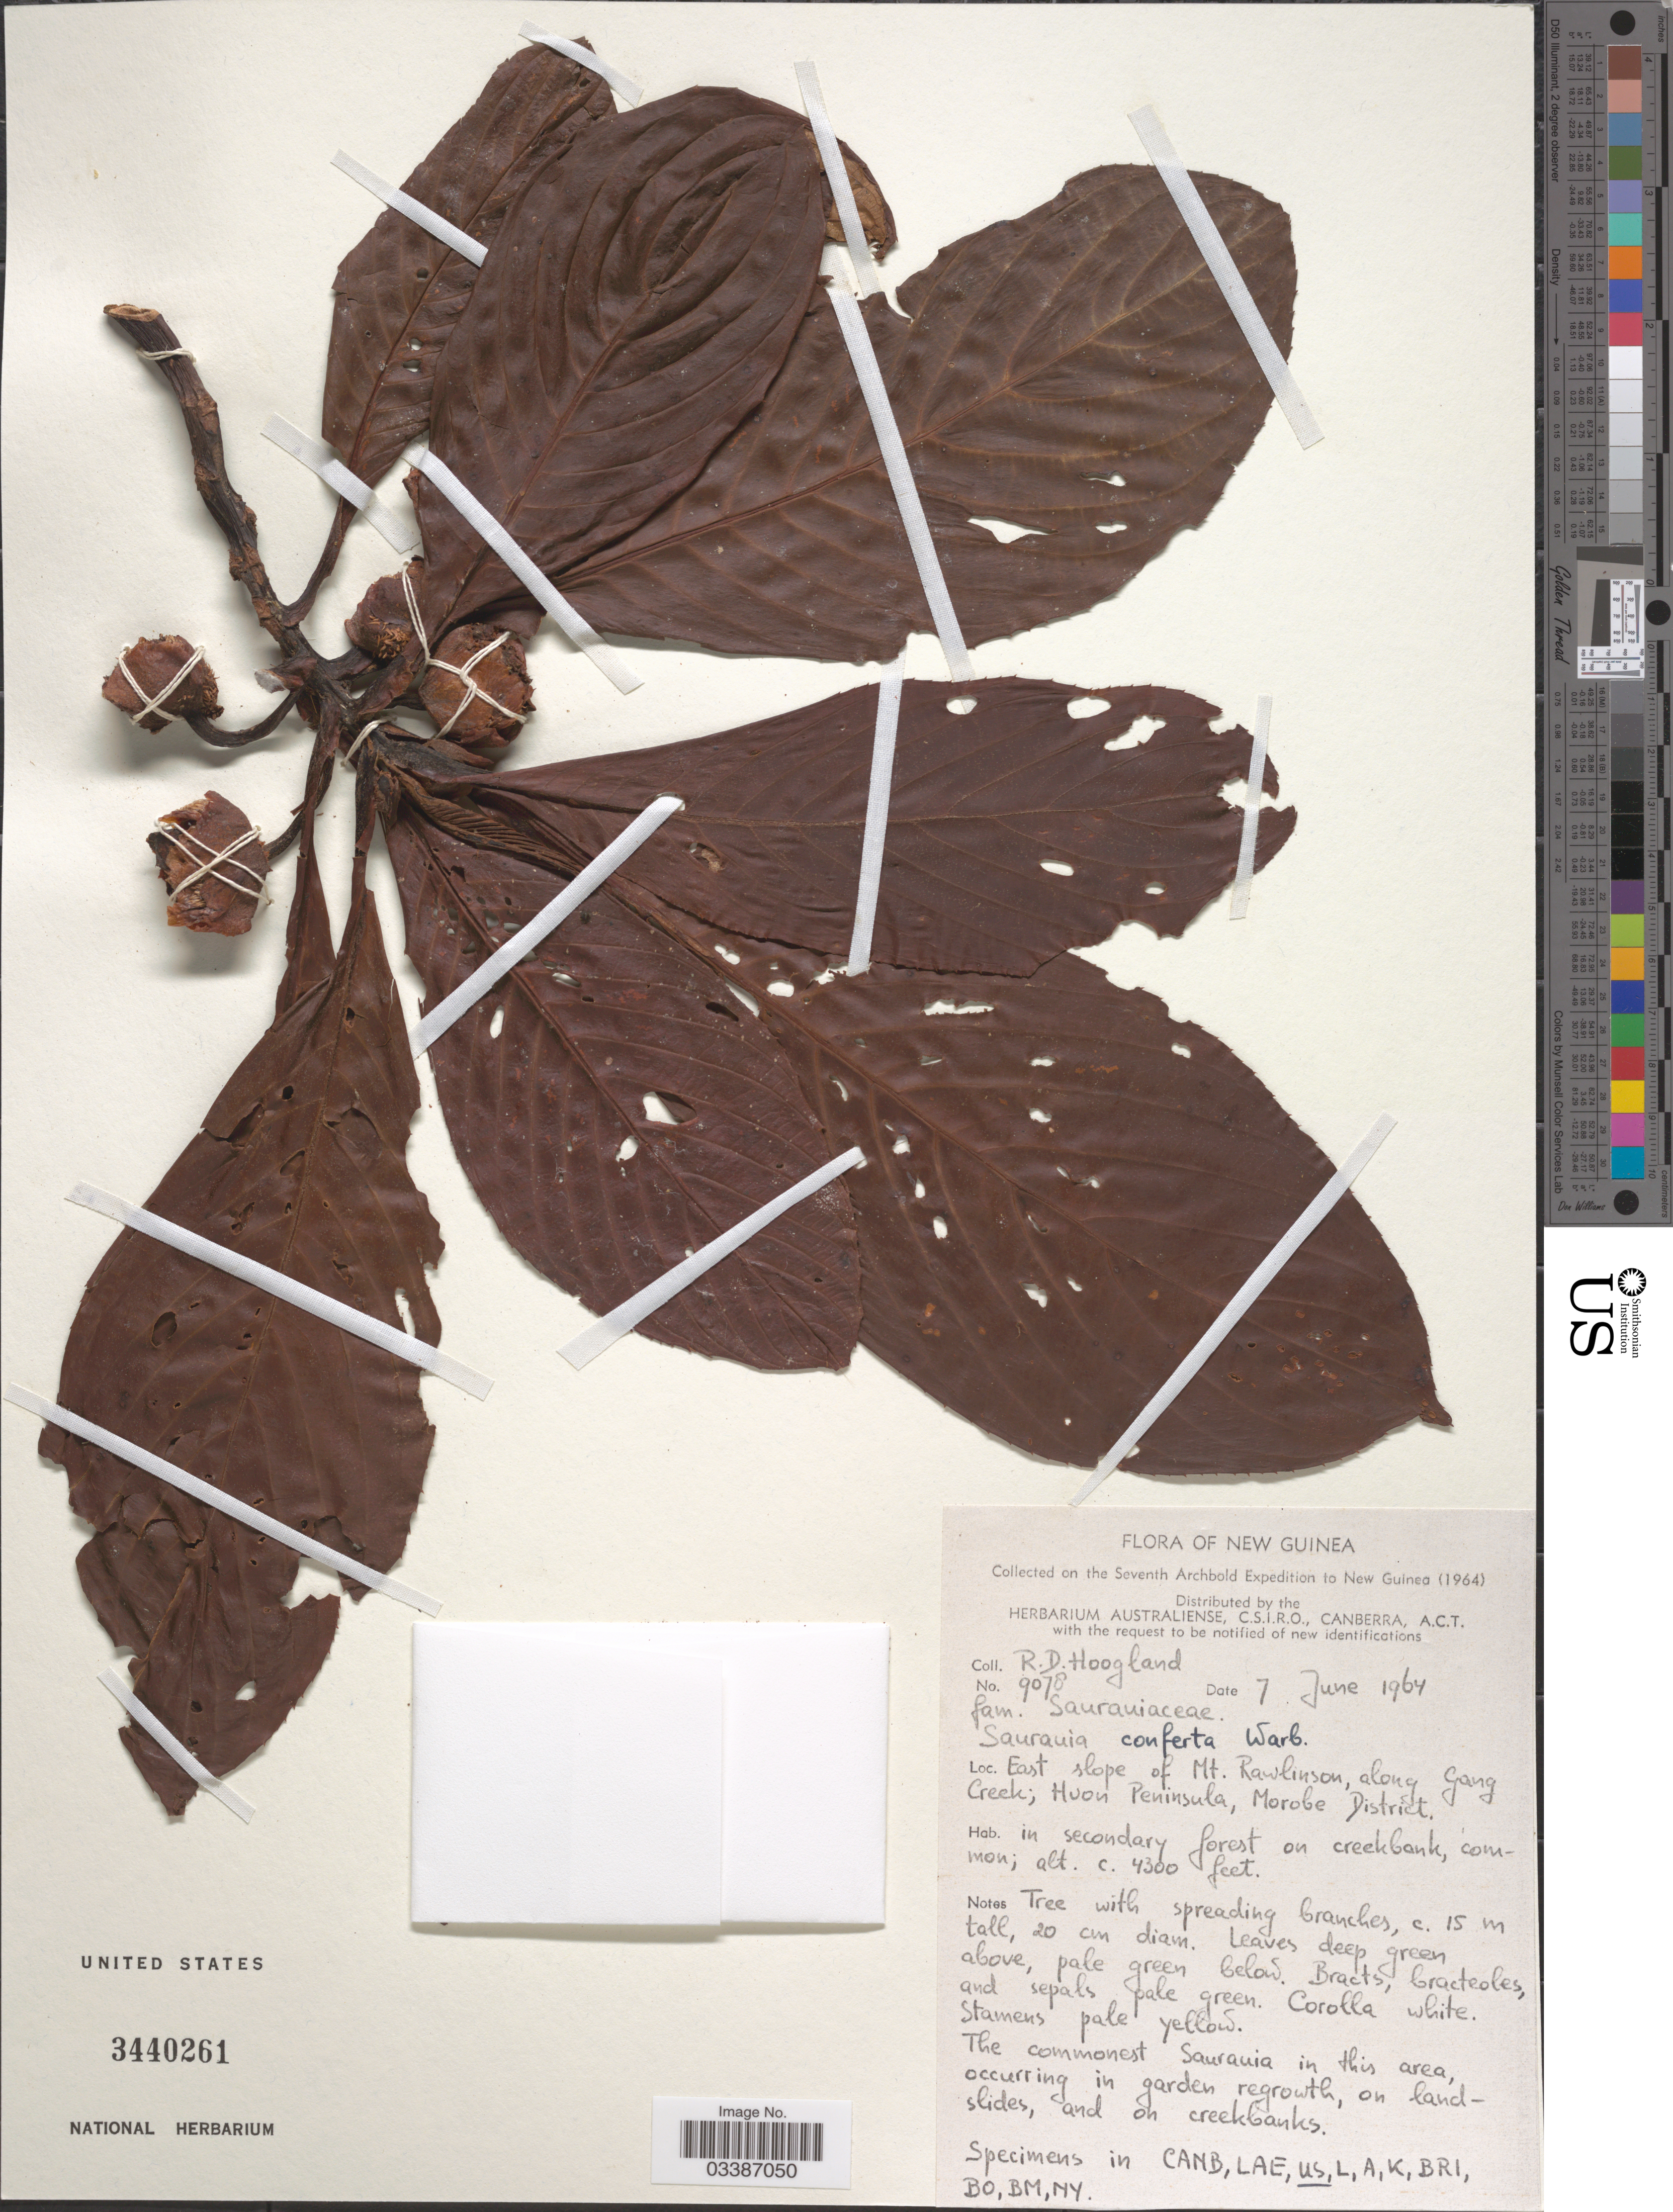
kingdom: Plantae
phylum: Tracheophyta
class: Magnoliopsida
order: Ericales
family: Actinidiaceae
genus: Saurauia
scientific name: Saurauia conferta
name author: Warb.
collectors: R. D. Hoogland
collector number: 9078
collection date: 1964-06-07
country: Papua New Guinea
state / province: Morobe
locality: New Guinea. East slope of Mt. Rawlinson, along Gang Creek; Huon Peninsula, Morobe District.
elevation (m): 1311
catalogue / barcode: US 3440261